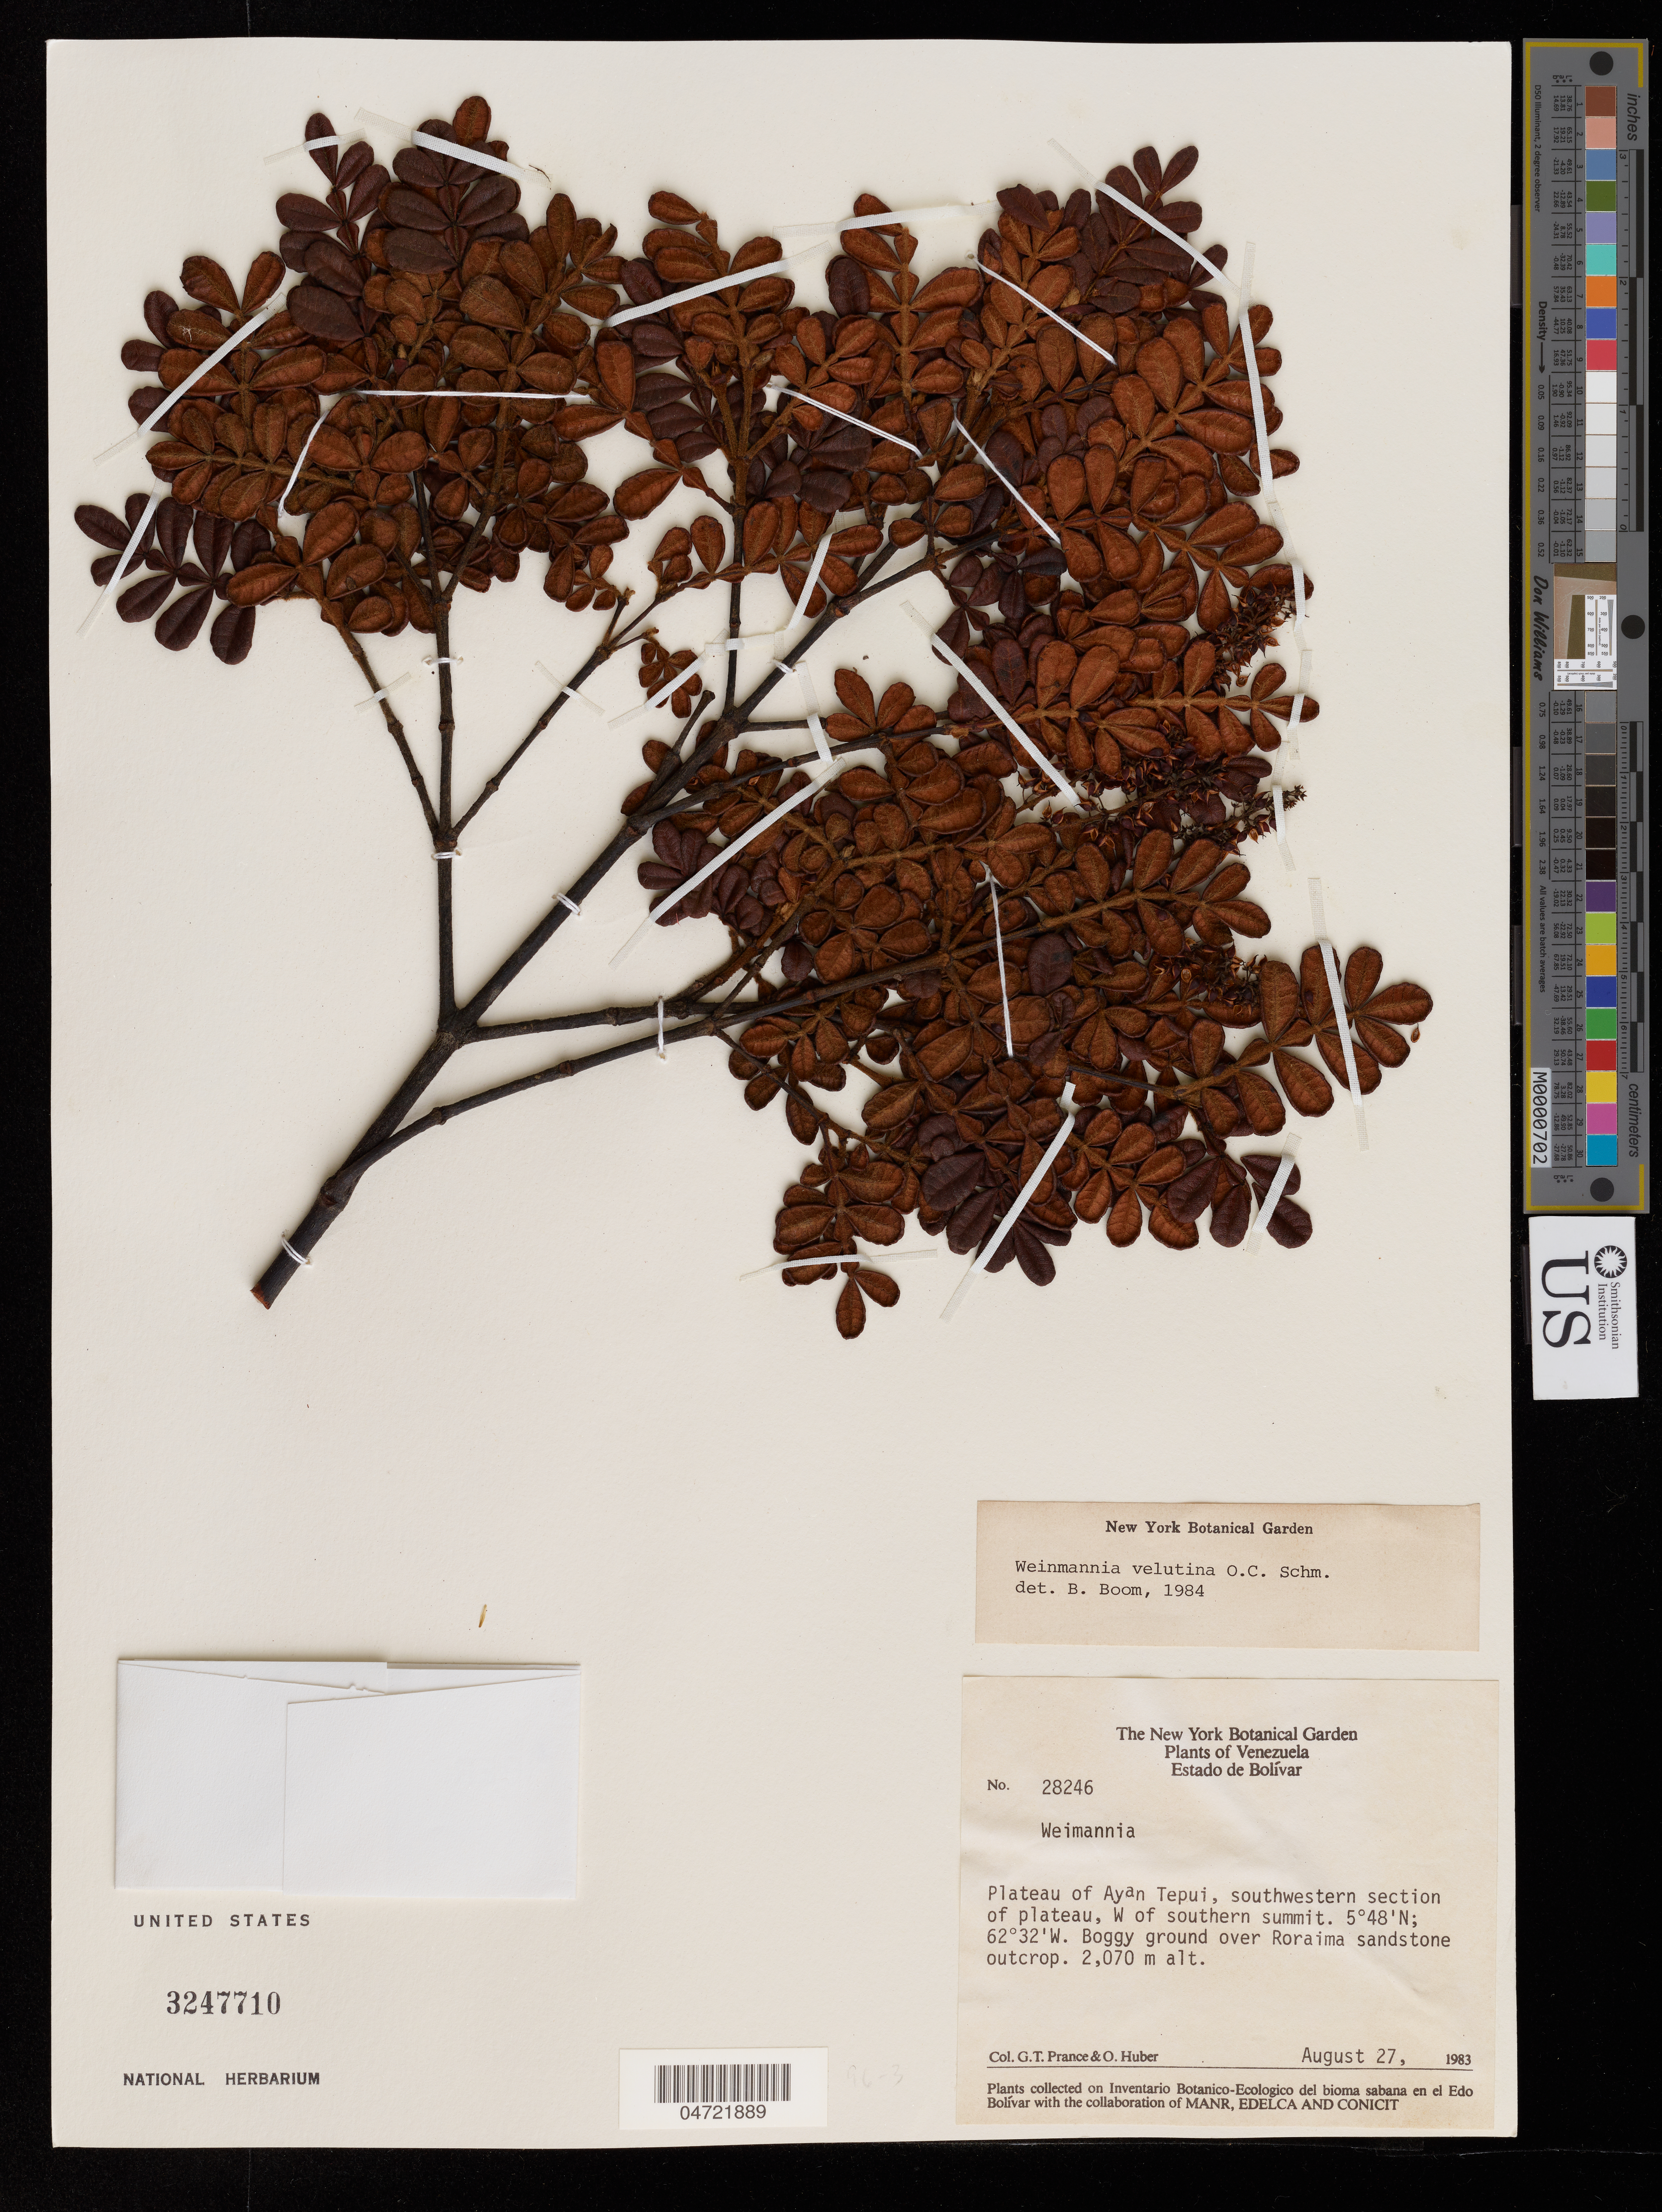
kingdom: Plantae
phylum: Tracheophyta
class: Magnoliopsida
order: Oxalidales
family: Cunoniaceae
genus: Weinmannia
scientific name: Weinmannia velutina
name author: O.C. Schmidt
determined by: Boom, B. M.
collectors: G. T. Prance & O. Huber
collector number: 28246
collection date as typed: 27-Aug-83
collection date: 1983-08-27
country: Venezuela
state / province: Bolívar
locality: Auyan tepuí plateau, SW section of plateau, W of southern summit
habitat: Boggy ground over Roraima sandstone outcrop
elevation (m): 2070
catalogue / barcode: US 3247710